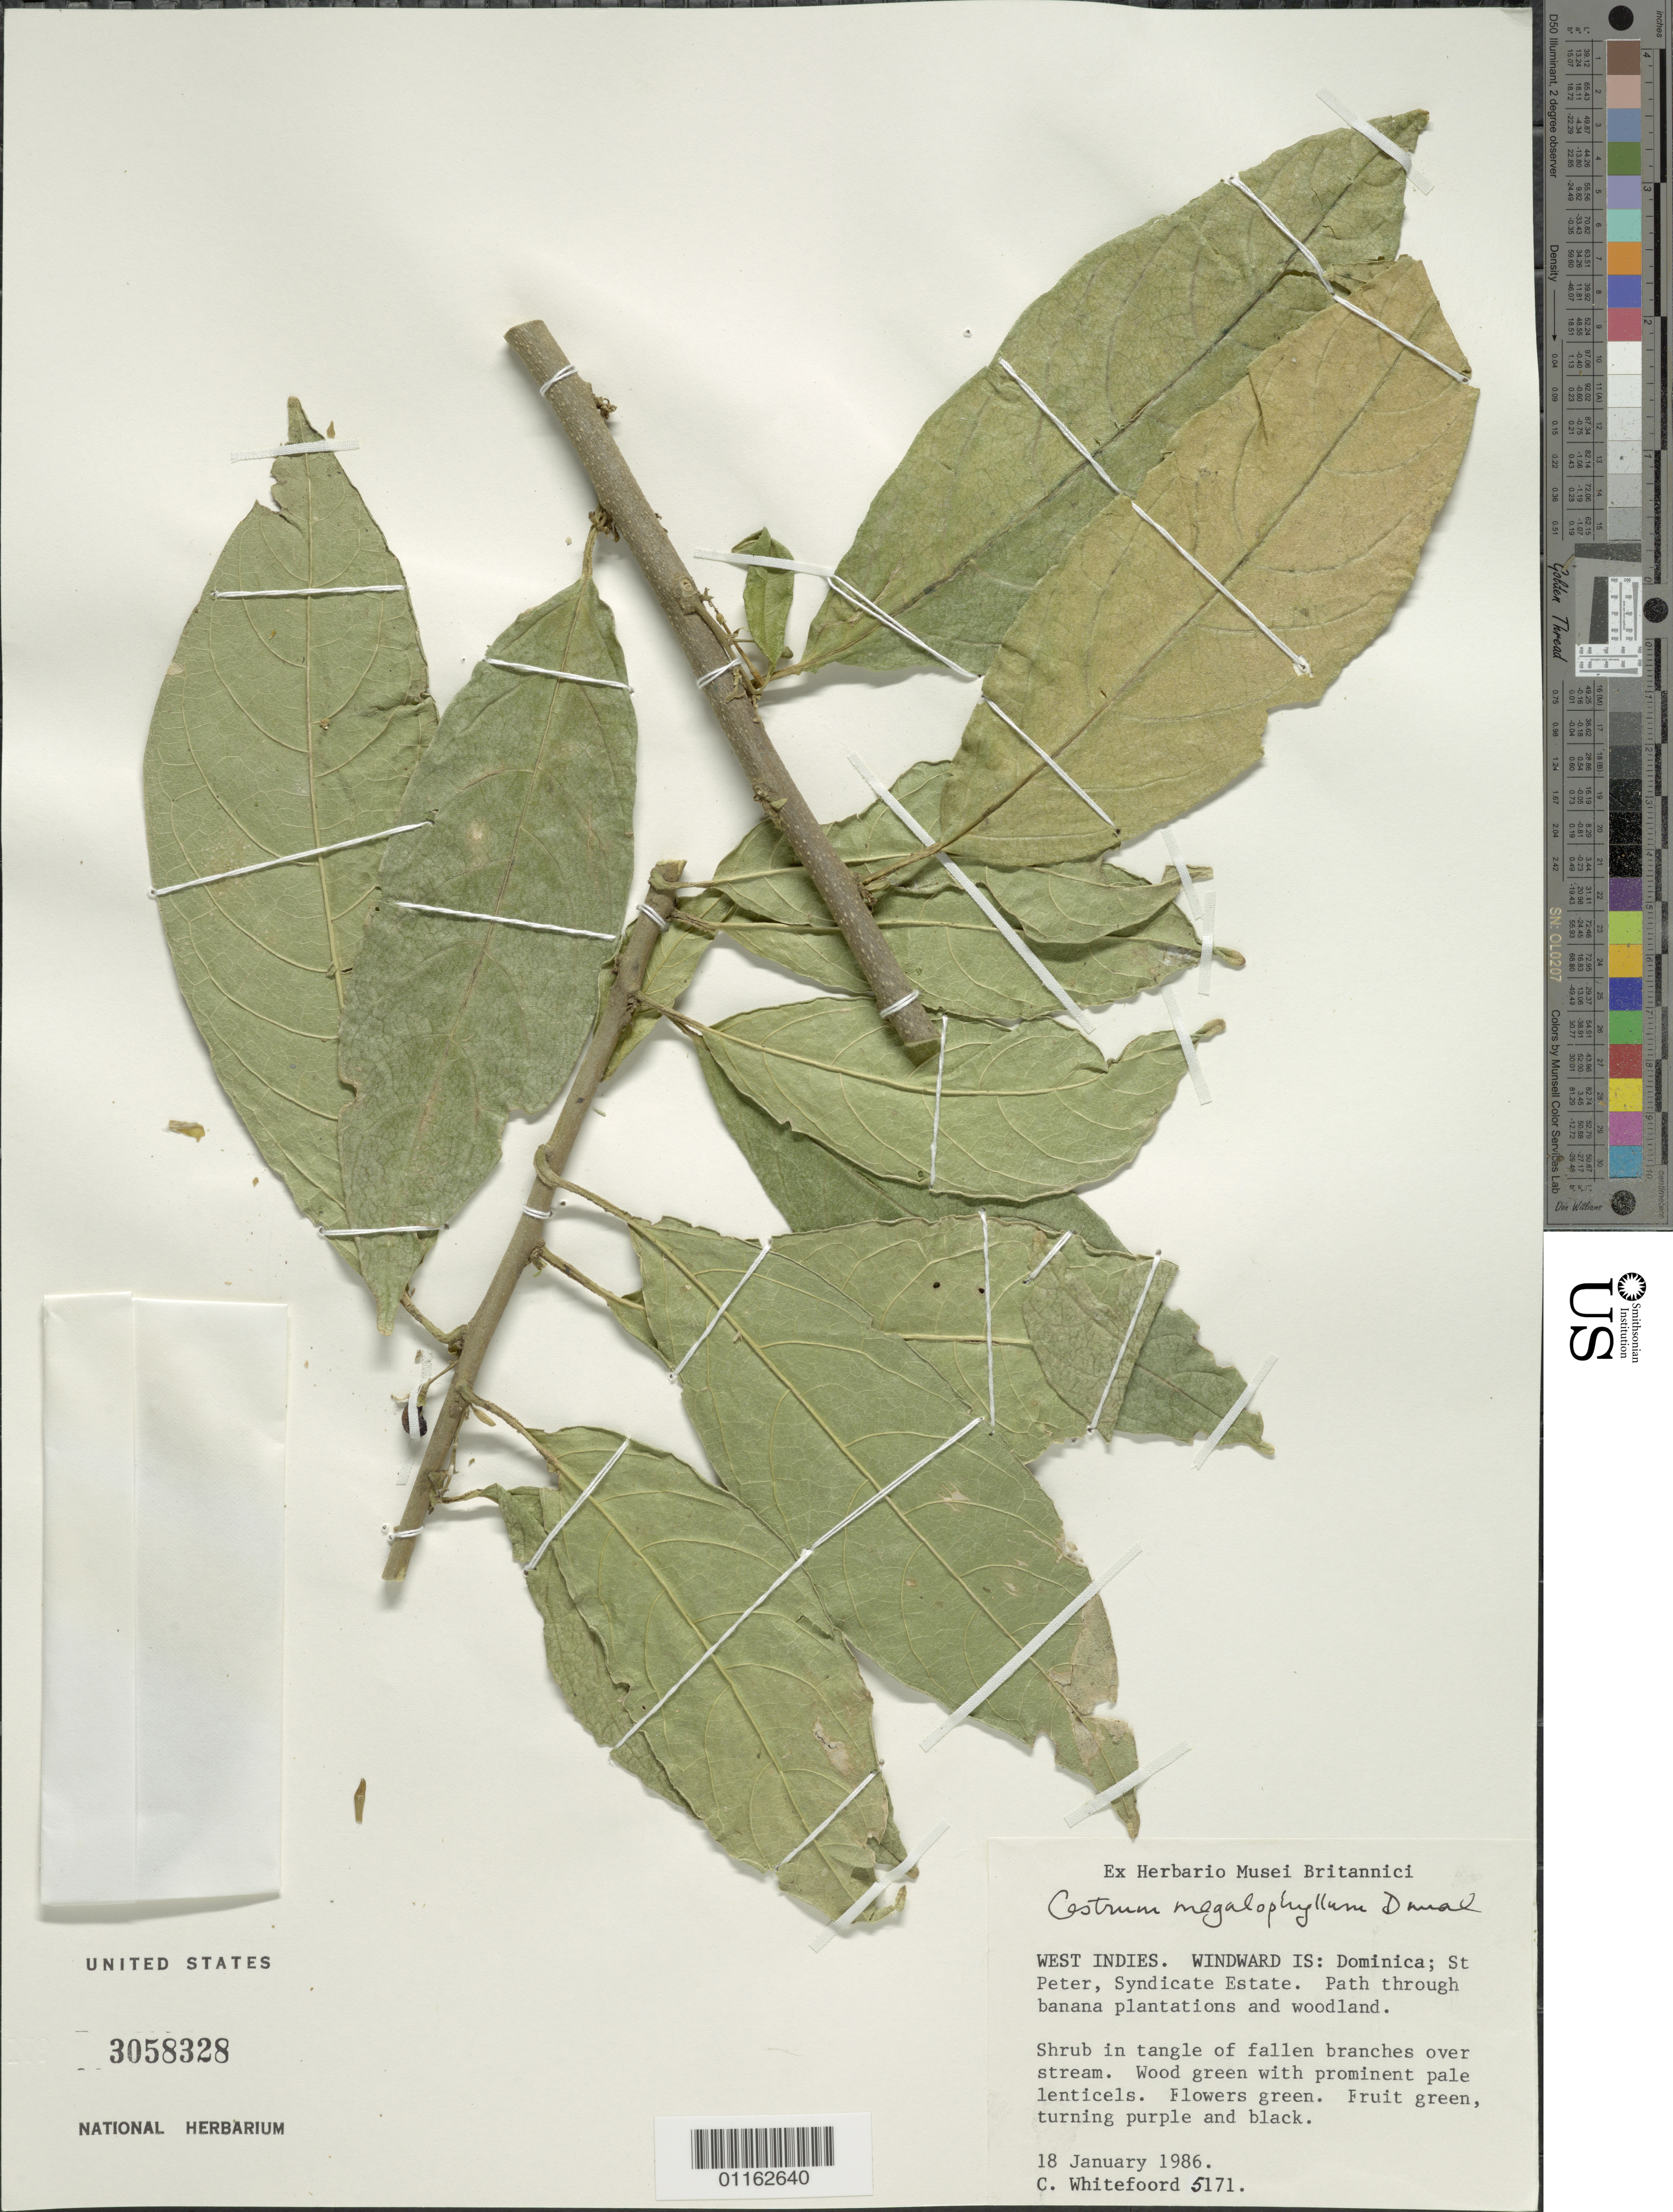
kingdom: Plantae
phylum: Tracheophyta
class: Magnoliopsida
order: Solanales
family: Solanaceae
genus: Cestrum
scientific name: Cestrum megalophyllum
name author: Dunal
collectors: C. Whitefoord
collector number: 5171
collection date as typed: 18 Jan 1986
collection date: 1986-01-18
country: Dominica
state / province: St. Peter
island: Dominica I.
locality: Syndicate Estate, path through banana plantation and woodland. Shrub in tangle of fallen branches over stream.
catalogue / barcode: US 3058328